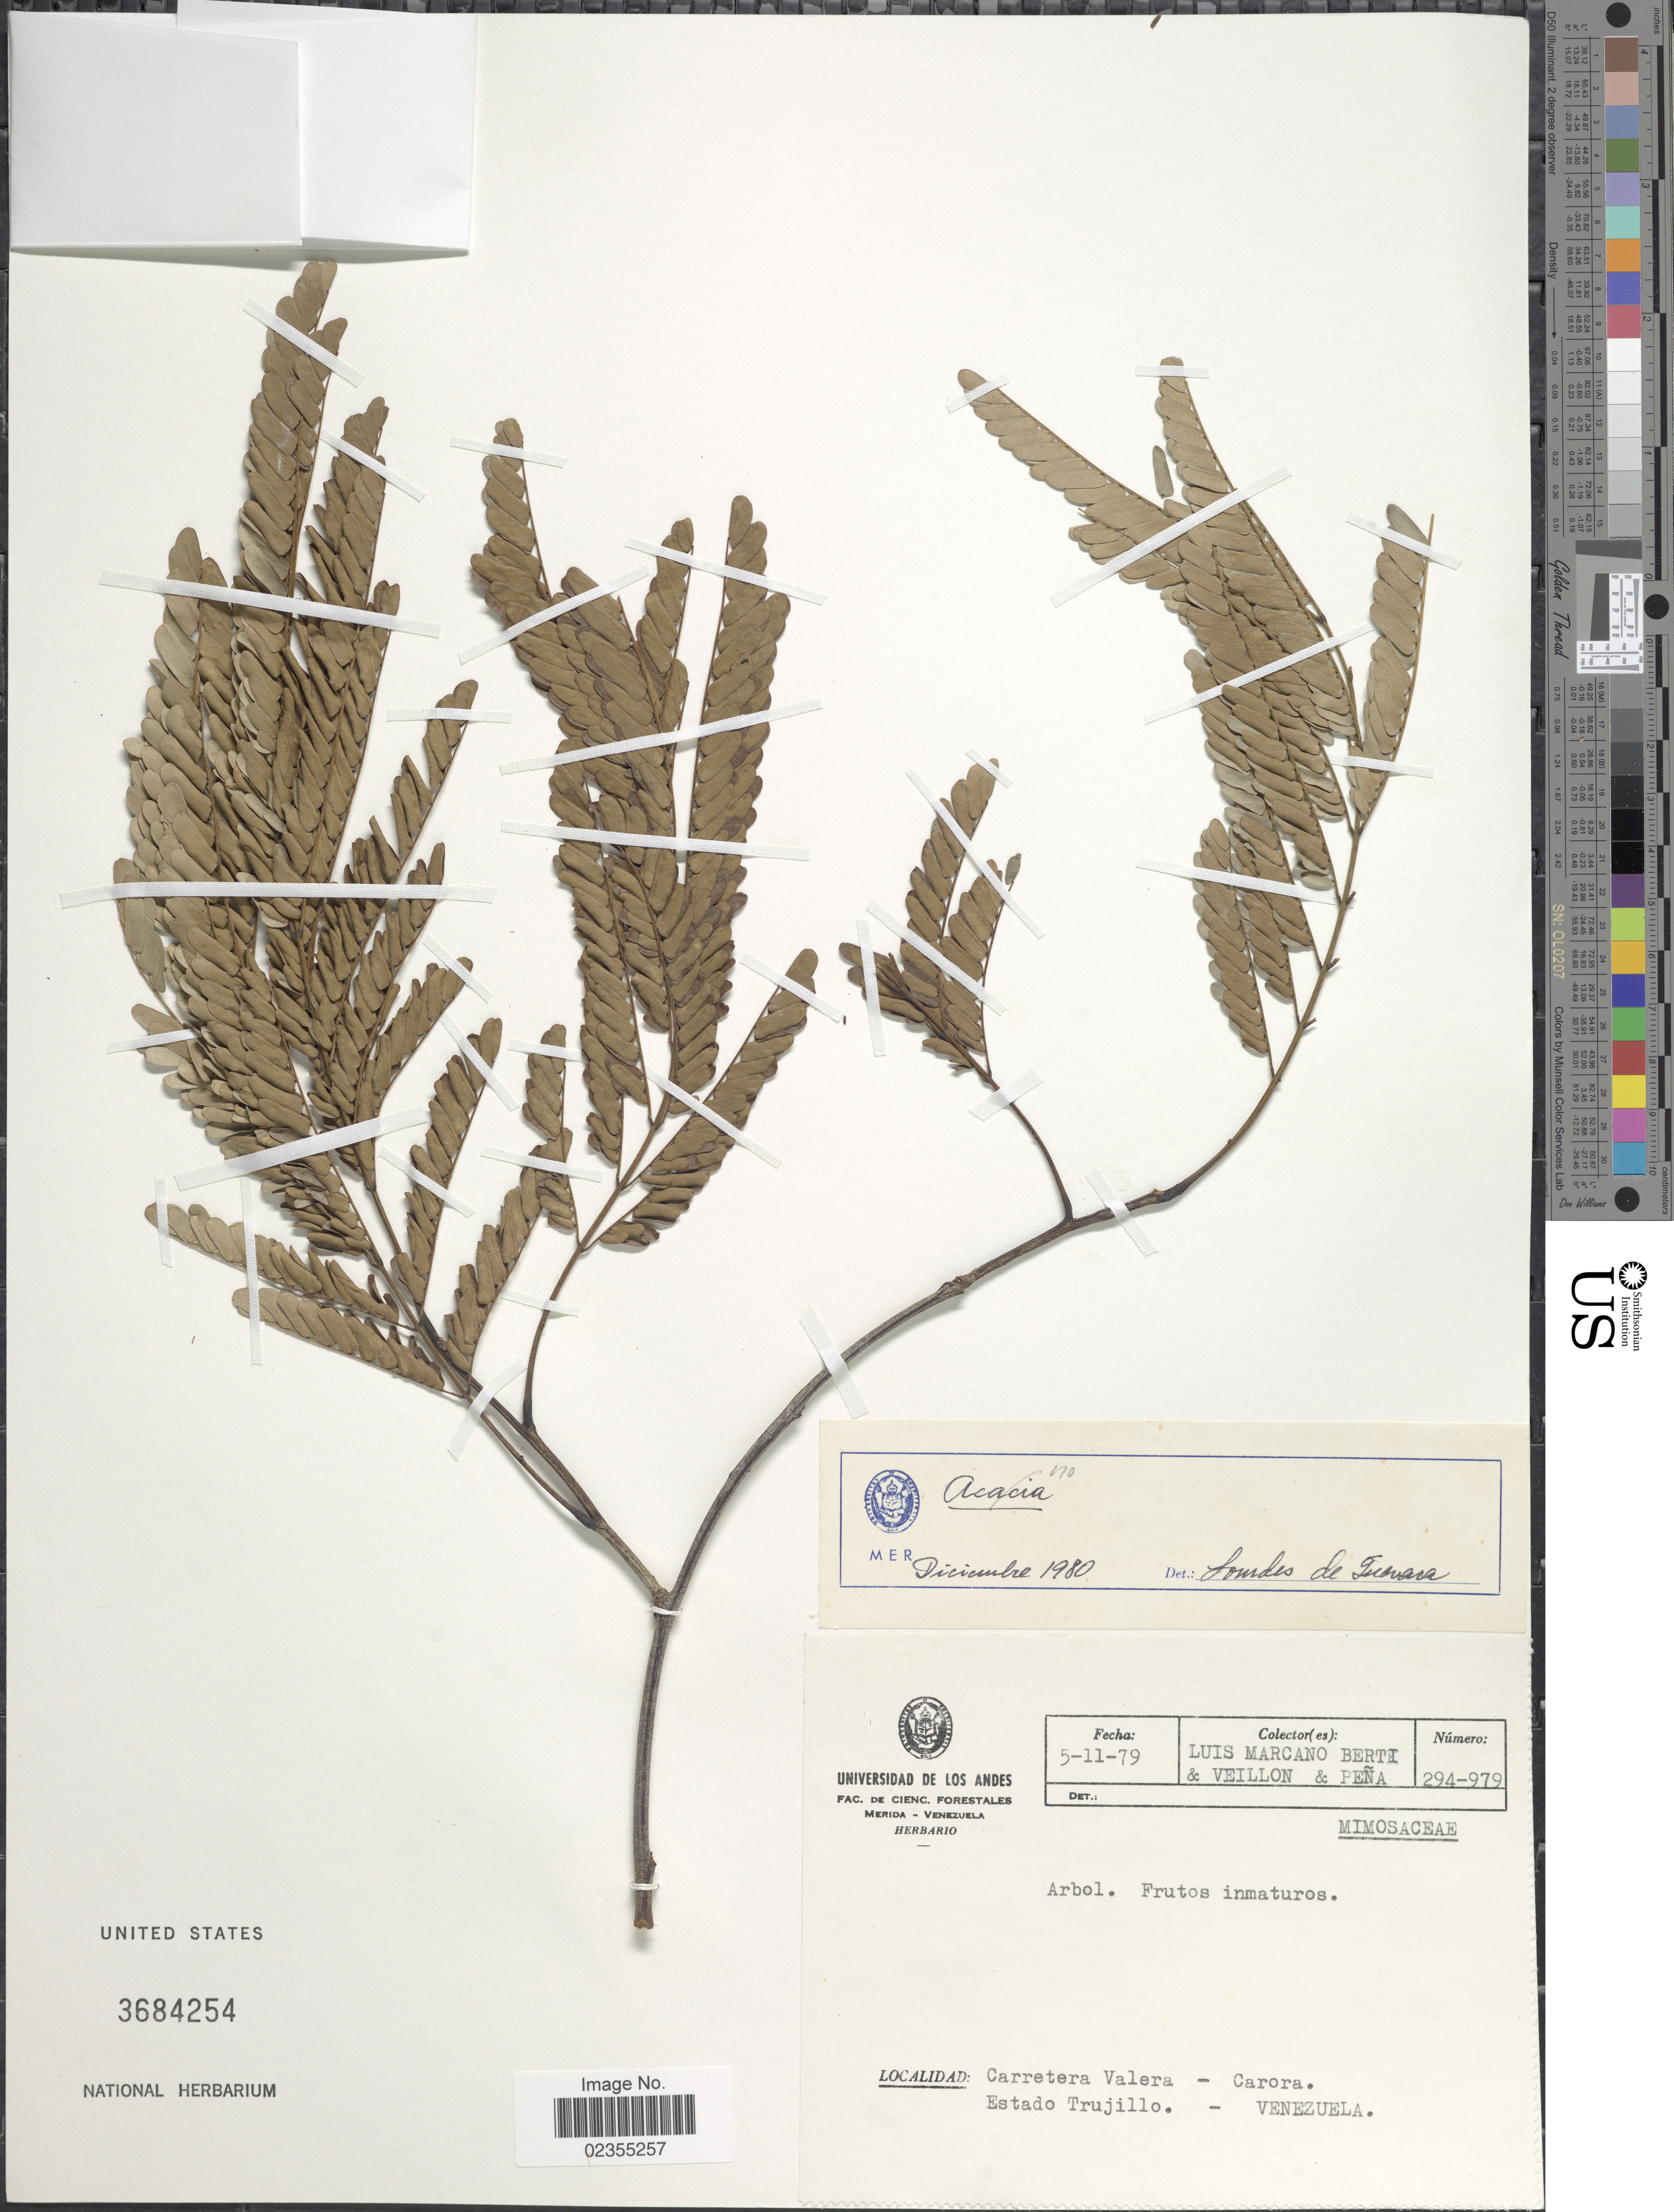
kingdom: Plantae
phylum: Tracheophyta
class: Magnoliopsida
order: Fabales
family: Fabaceae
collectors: L. Marcano-Berti, -. Veillon & -. Pena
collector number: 294-979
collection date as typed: Transcribed d/m/y: 5/11/79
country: Venezuela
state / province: Trujillo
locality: Carretera Valera - Carora. Estado Trujillo. - Venezuela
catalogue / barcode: US 3684254